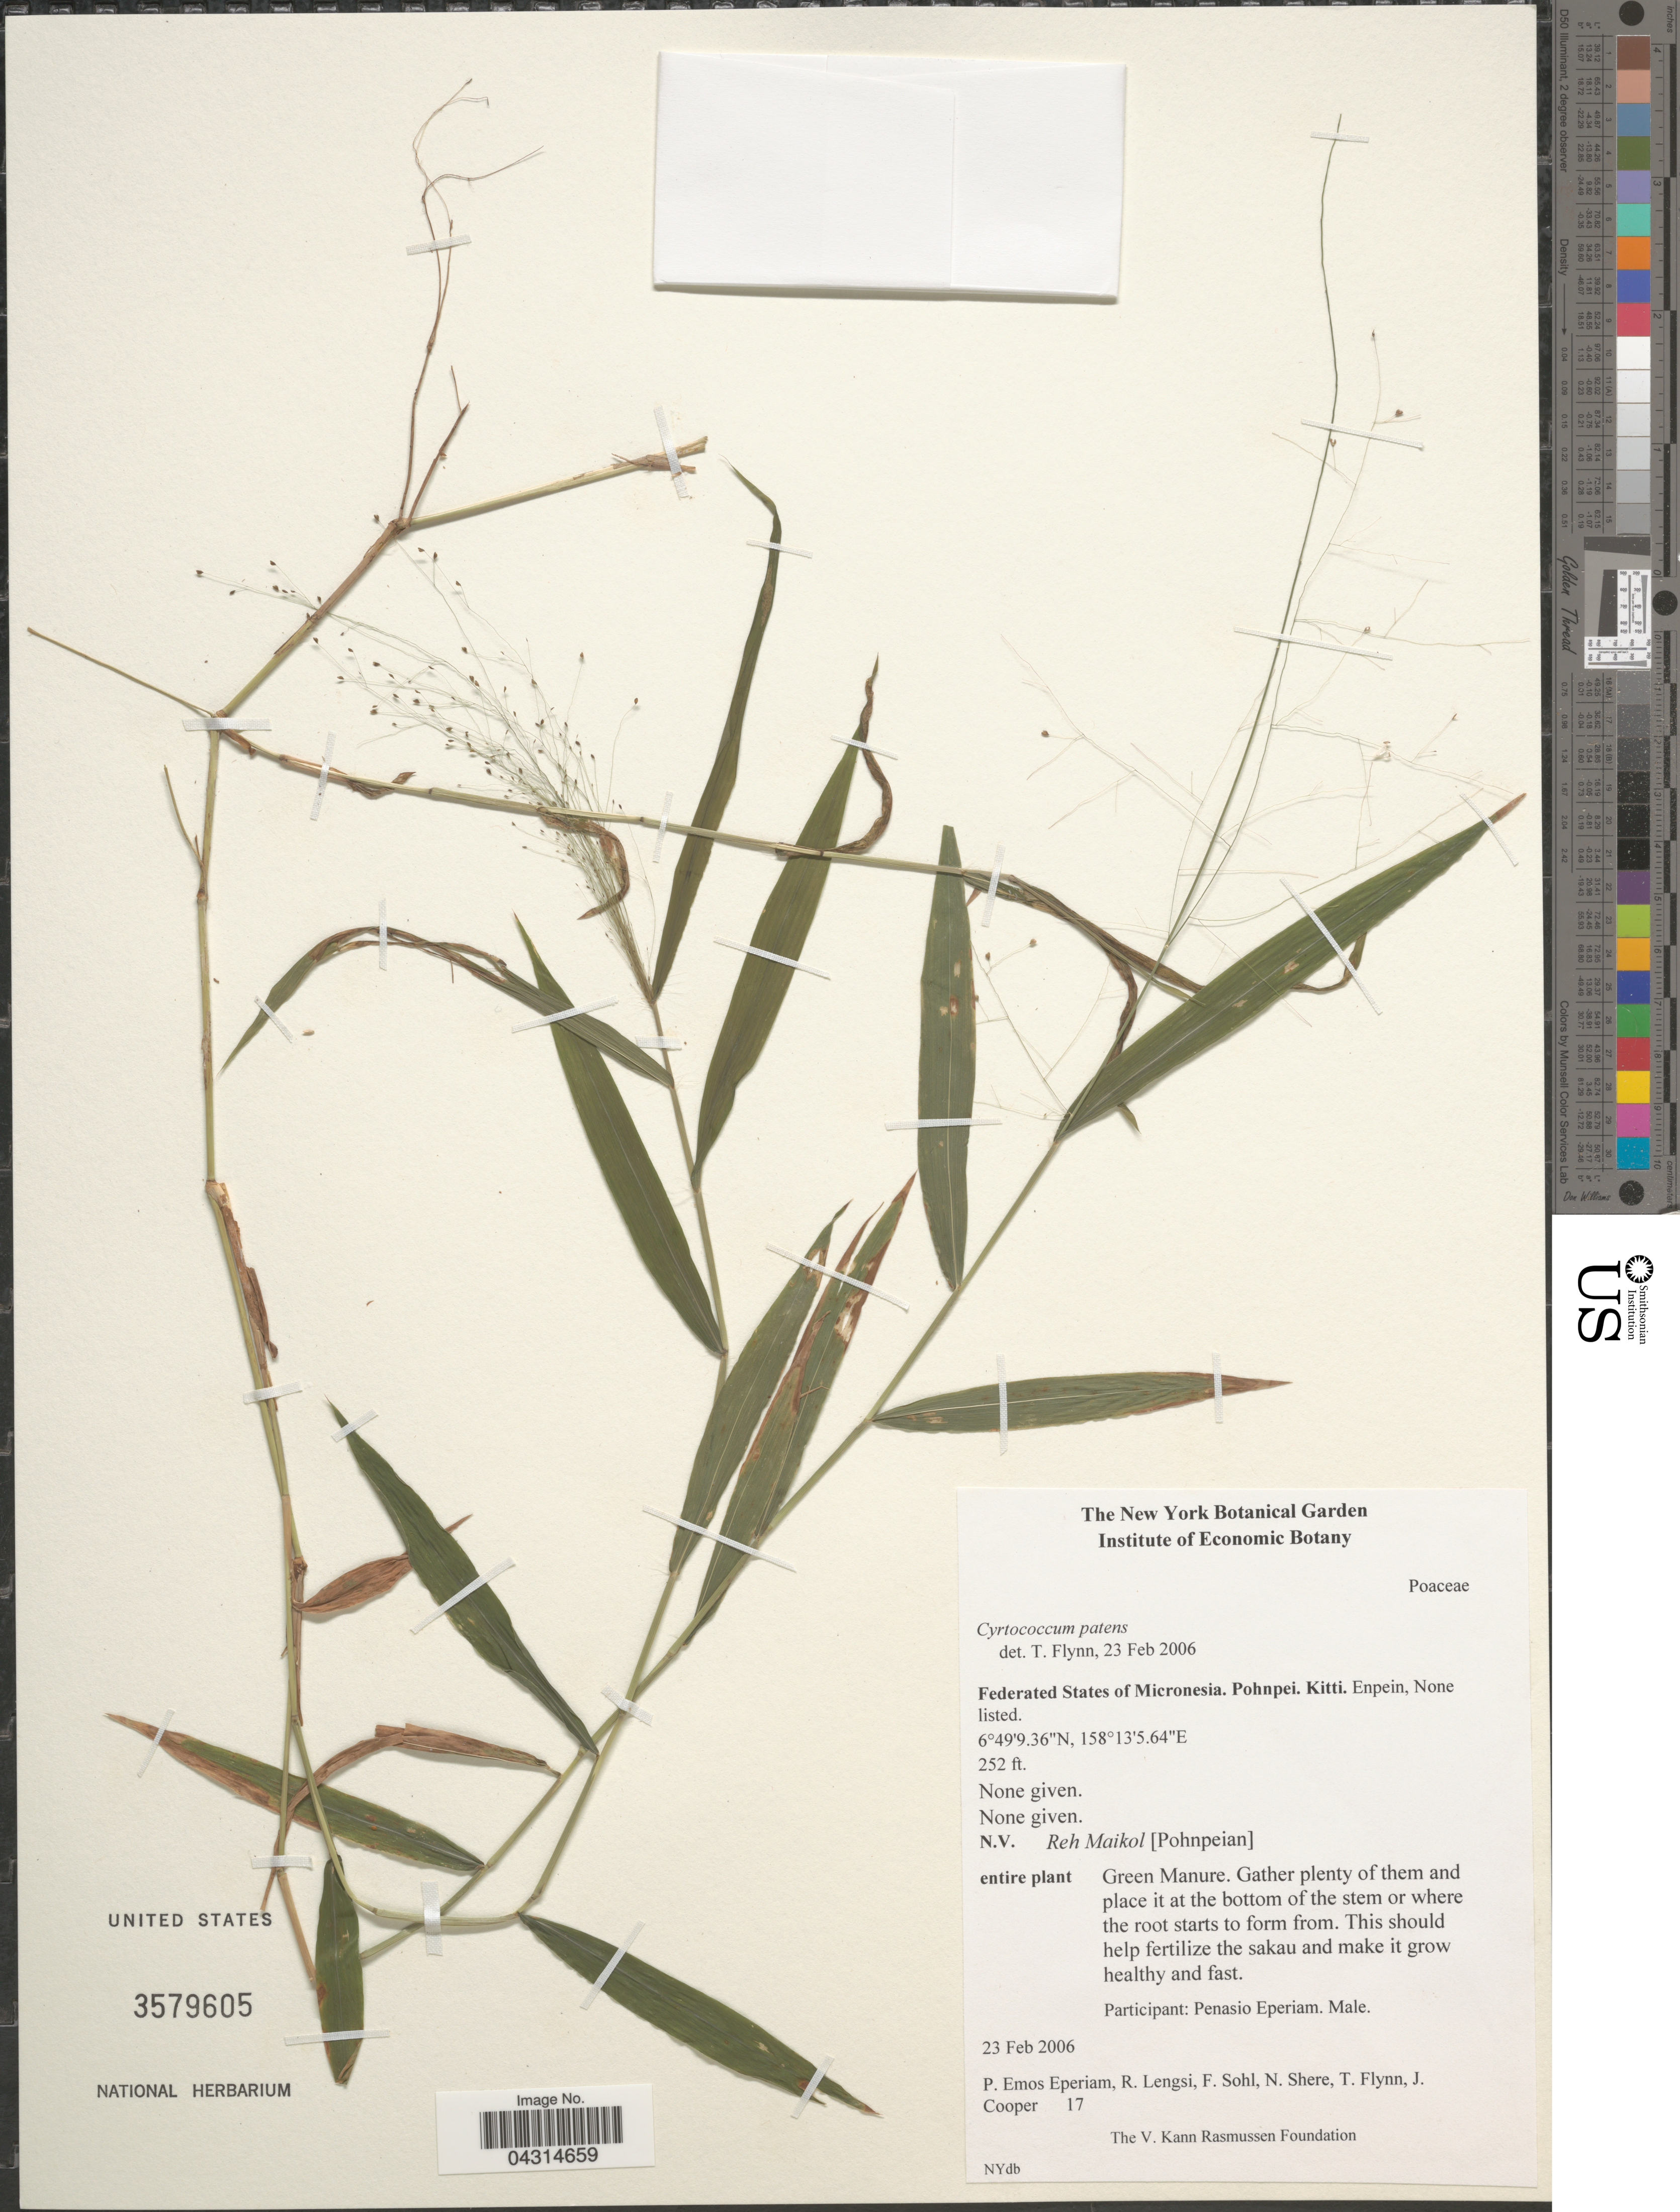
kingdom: Plantae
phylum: Tracheophyta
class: Liliopsida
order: Poales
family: Poaceae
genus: Cyrtococcum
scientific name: Cyrtococcum patens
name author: (L.) A. Camus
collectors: P. Eperiam, R. Lengsi, F. Sohl, N. Shere & et al.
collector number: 17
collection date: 2006-02-23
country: Micronesia, Federated States of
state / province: Pohnpei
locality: Kitti. Enpein, None listed.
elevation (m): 77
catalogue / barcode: US 3579605